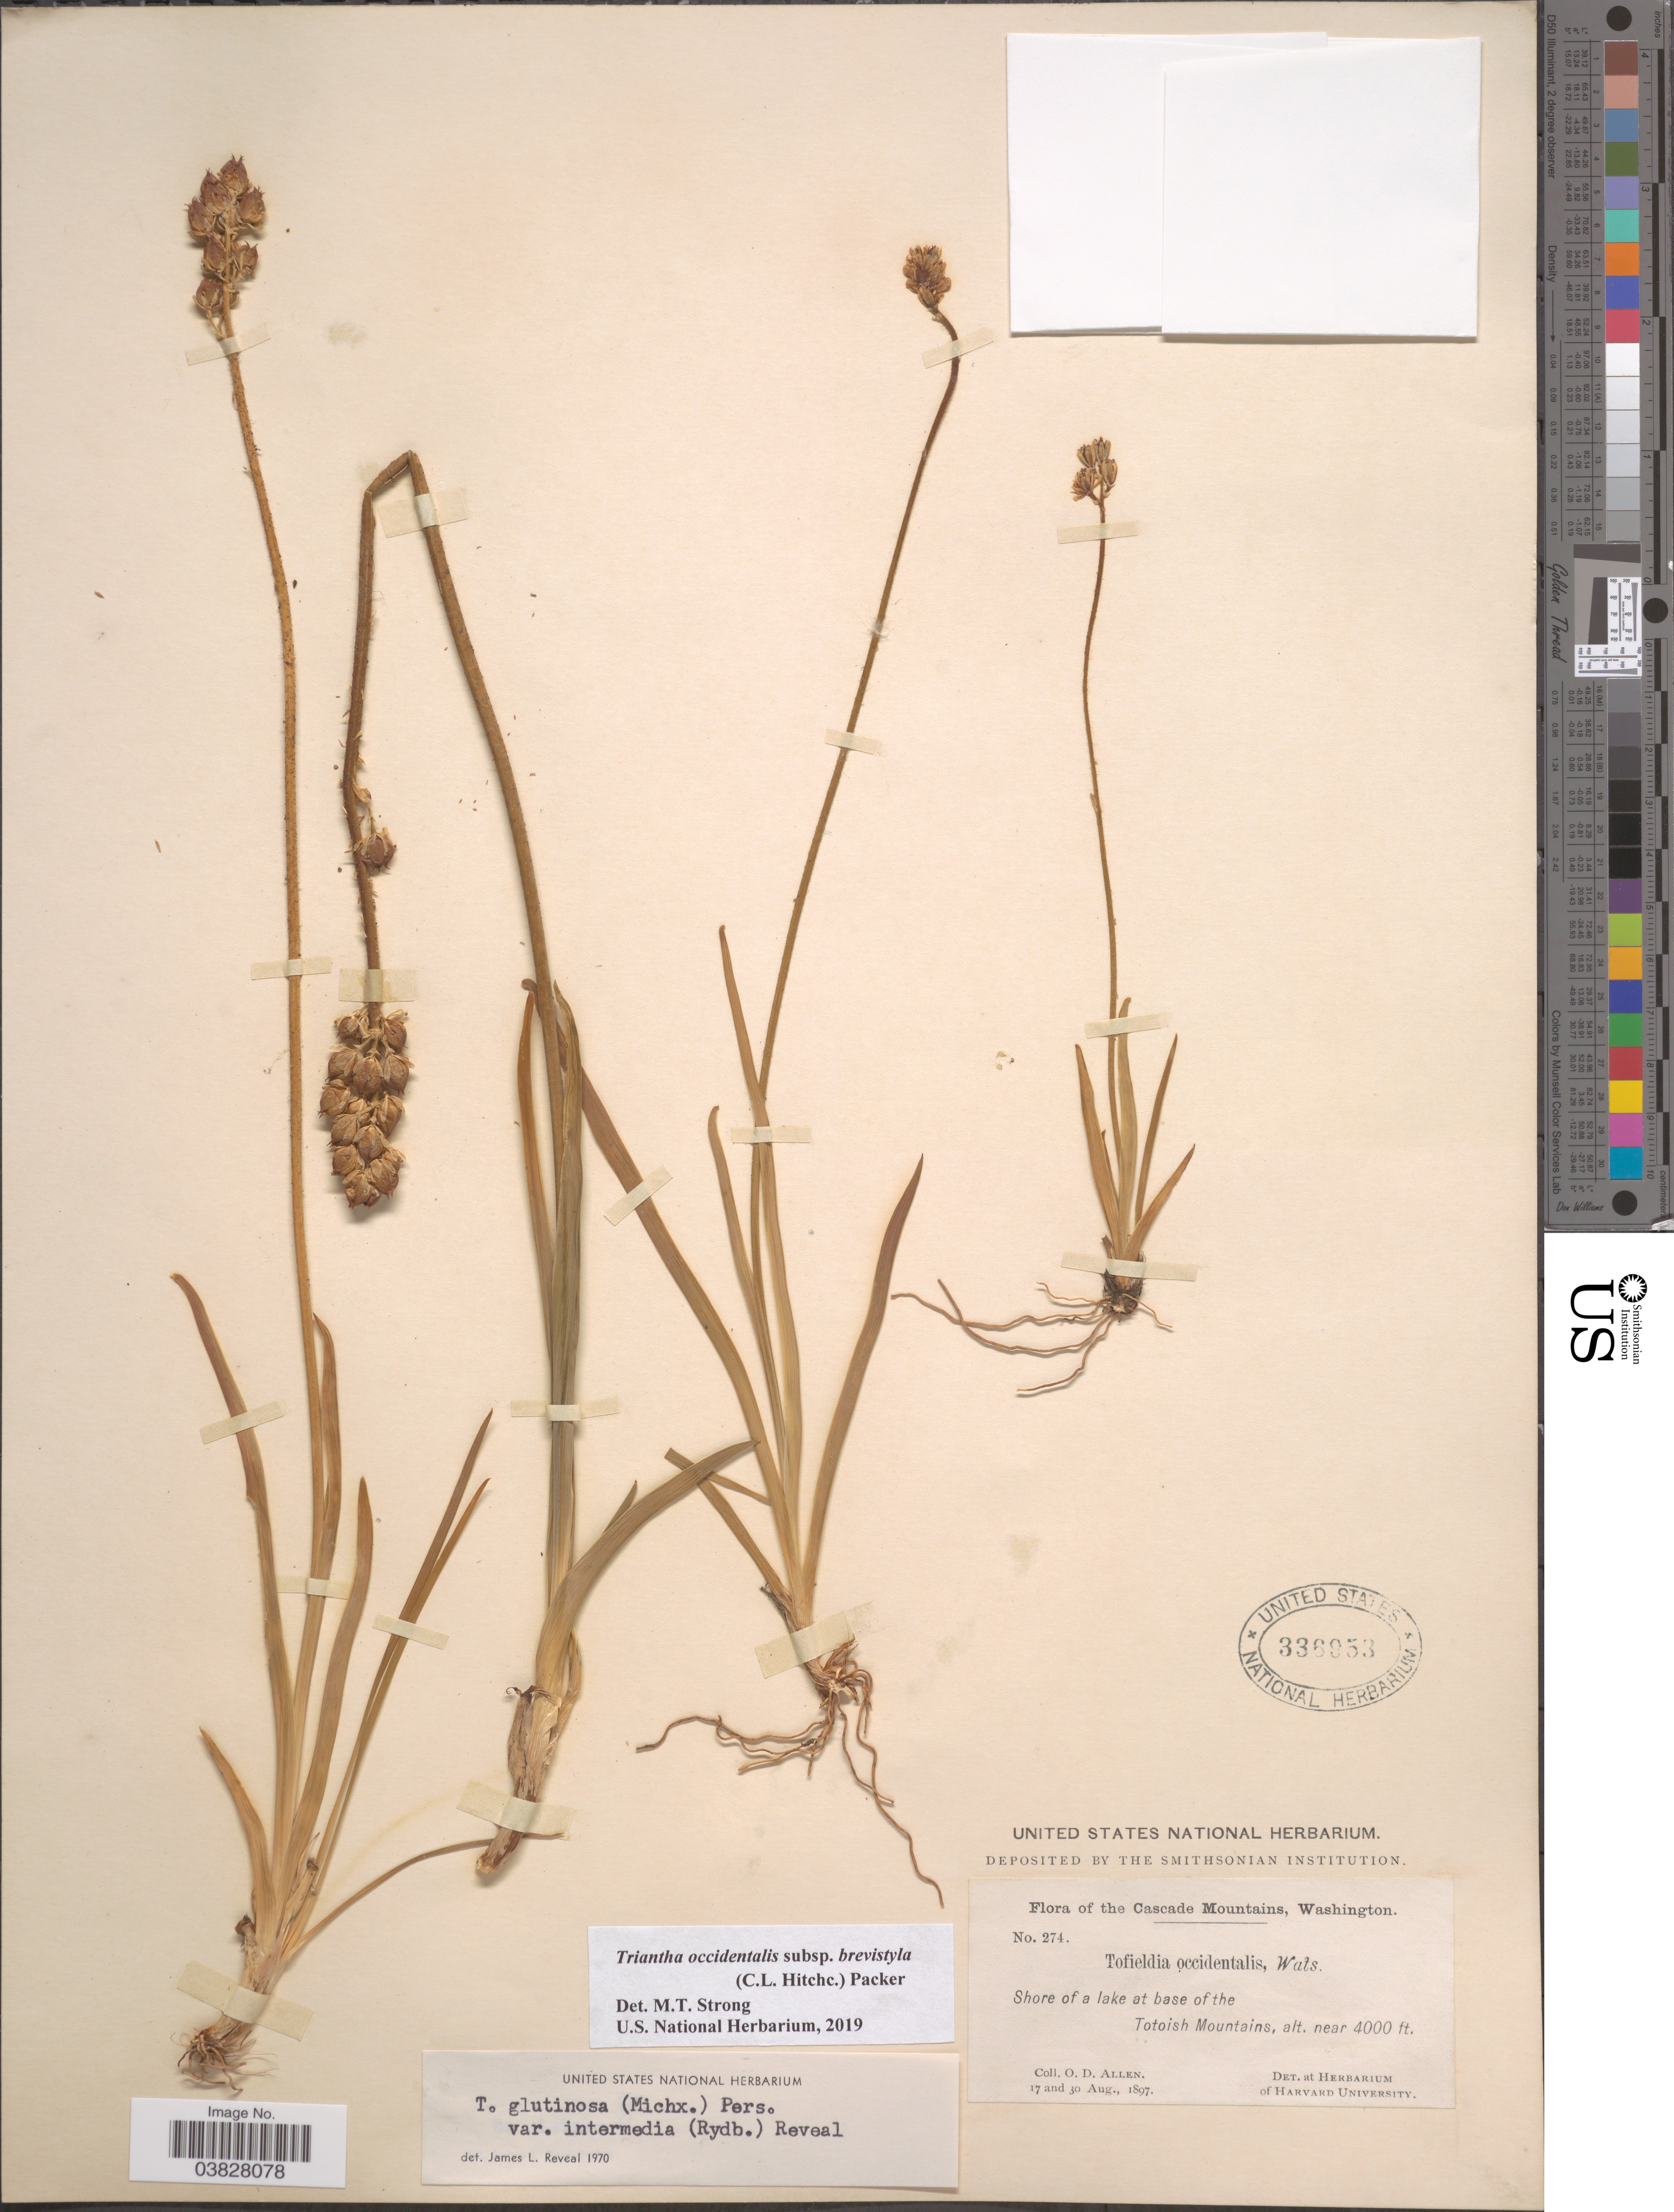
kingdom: Plantae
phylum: Tracheophyta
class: Liliopsida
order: Alismatales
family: Tofieldiaceae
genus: Triantha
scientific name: Triantha occidentalis subsp. brevistyla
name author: (C.L. Hitchc.) Packer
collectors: O. D. Allen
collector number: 274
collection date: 1897-08-17/1897-08-30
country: United States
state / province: Washington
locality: The Cascade Mountains. Base of the Totoish Mountains.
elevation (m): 1219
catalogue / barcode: US 336953